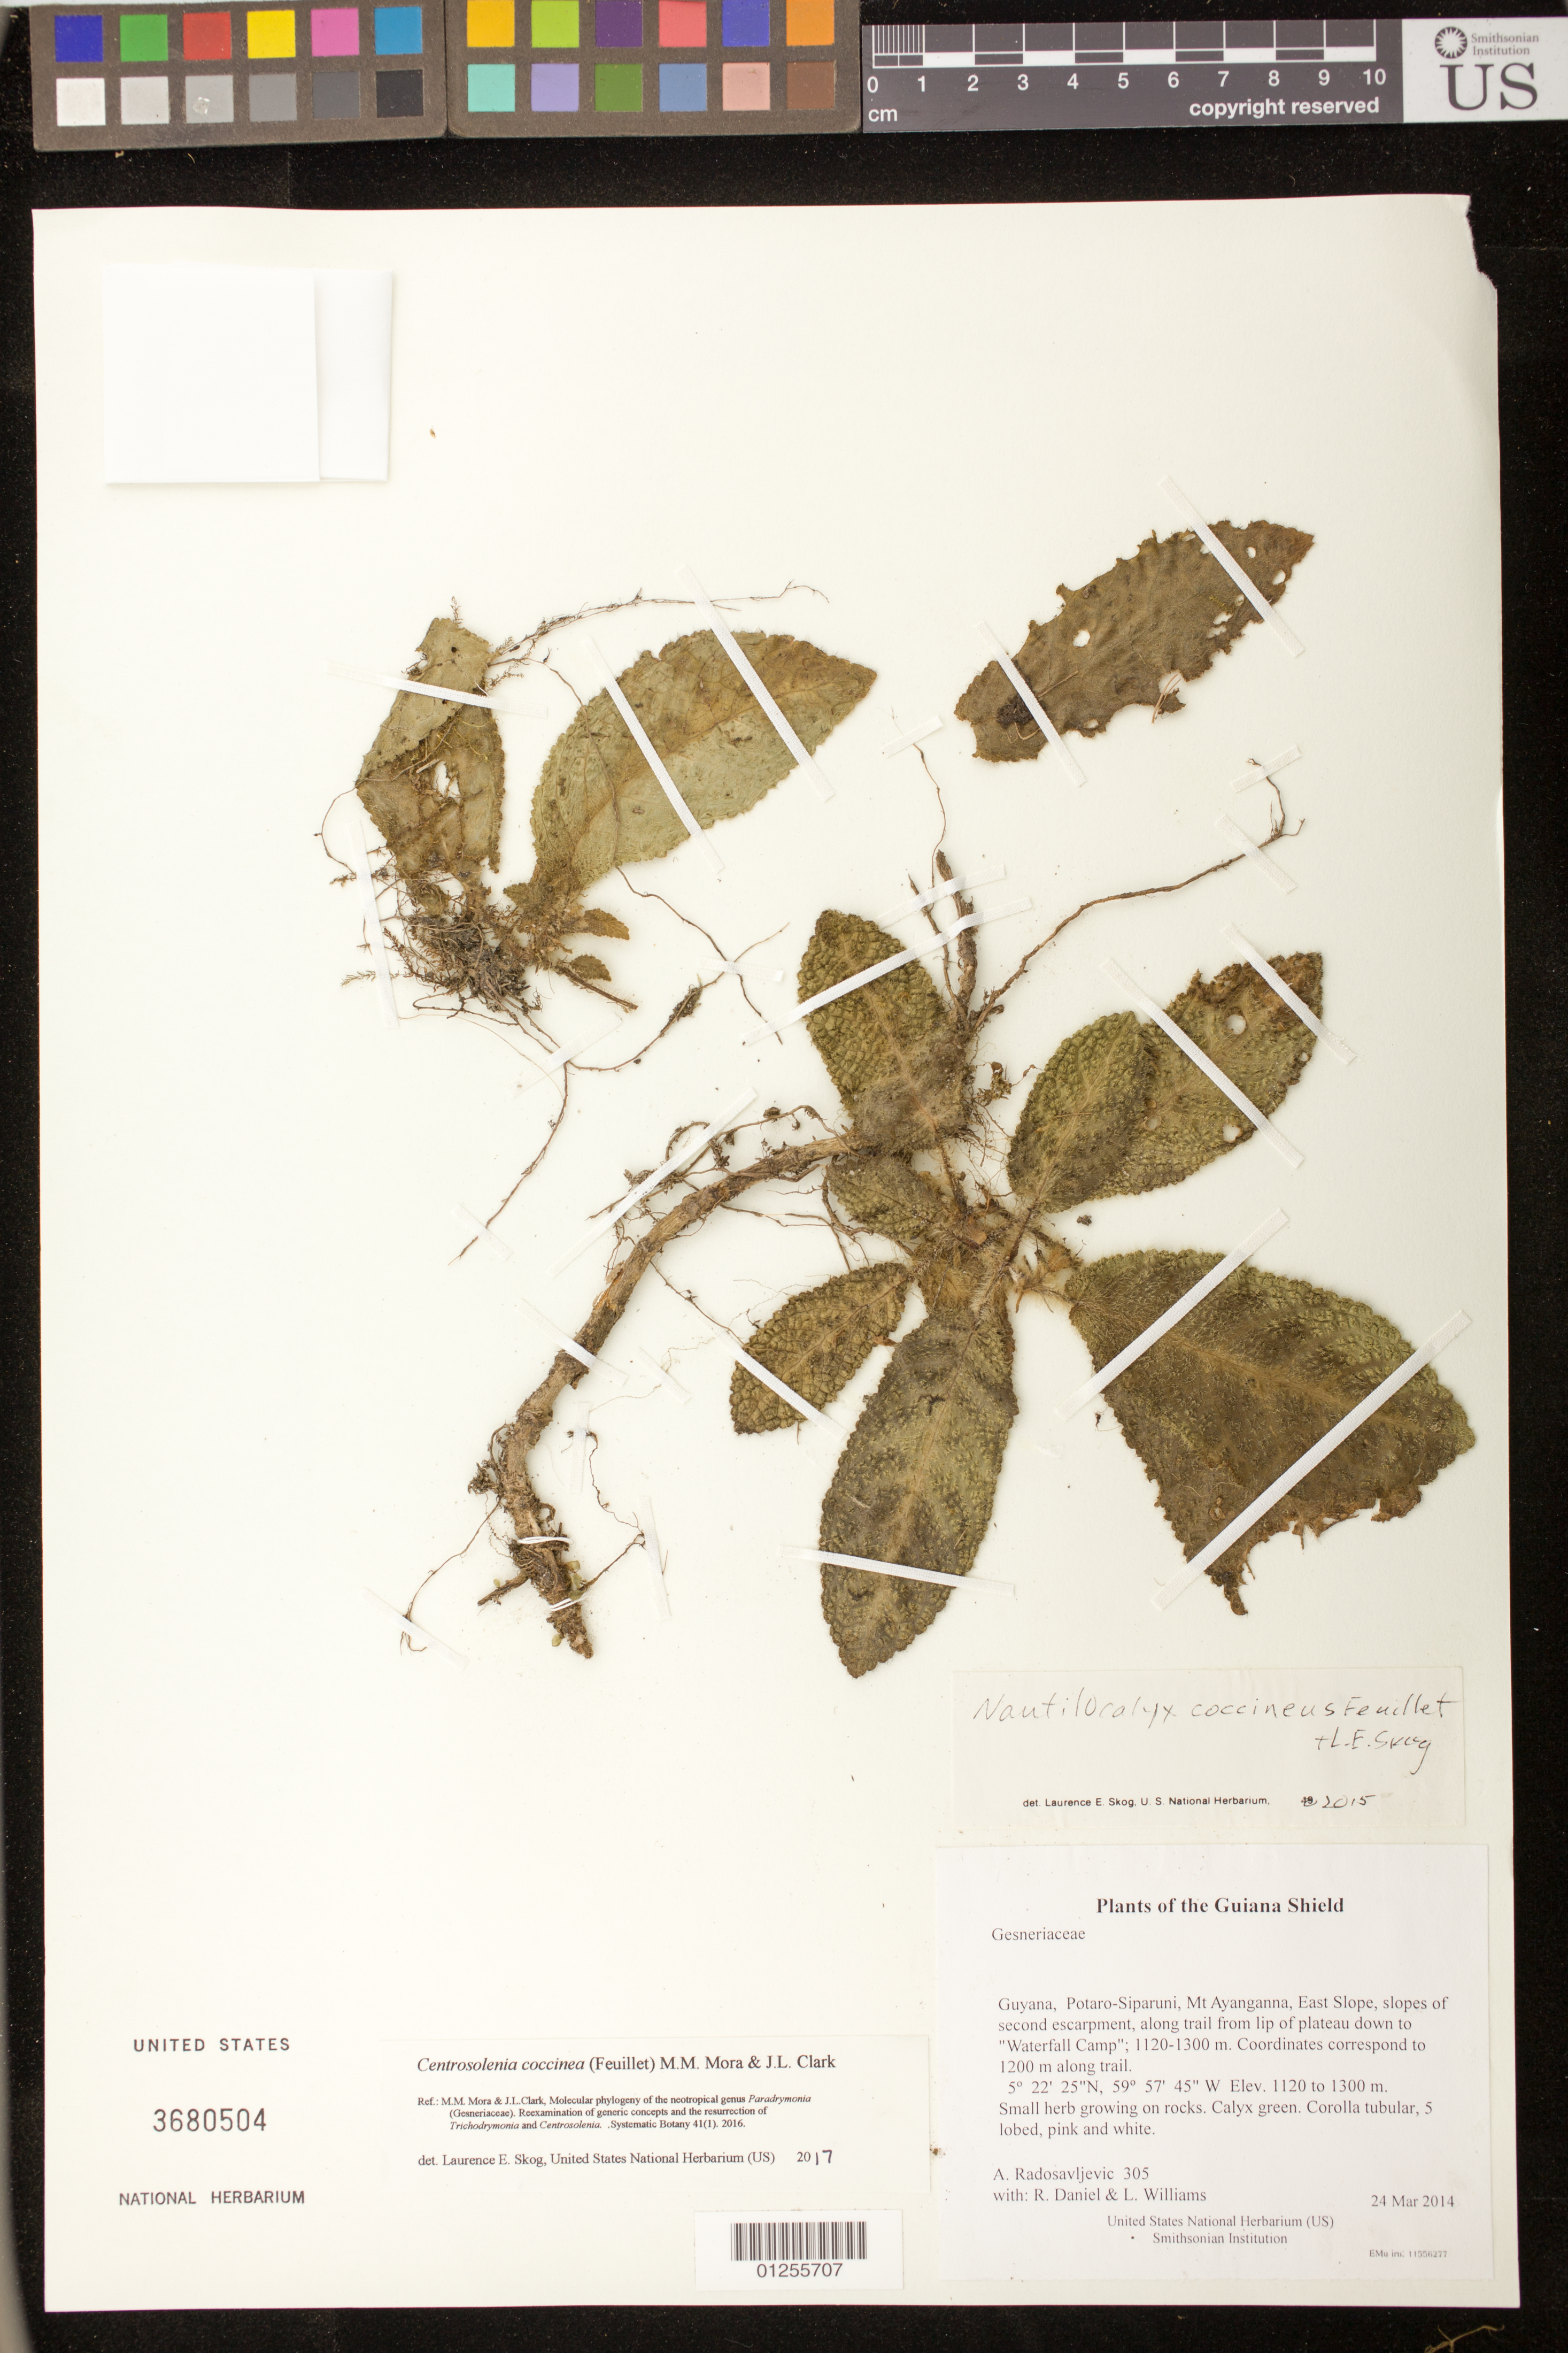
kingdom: Plantae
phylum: Tracheophyta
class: Magnoliopsida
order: Lamiales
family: Gesneriaceae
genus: Centrosolenia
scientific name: Centrosolenia coccinea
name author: (Feuillet) M.M. Mora & J.L. Clark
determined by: Skog, Laurence E.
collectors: A. Radosavljevic, R. Daniel & L. Williams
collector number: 305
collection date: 2014-03-24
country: Guyana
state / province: Potaro-Siparuni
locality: Mt Ayanganna, East Slope, slopes of second escarpment, along trail from lip of plateau down to "Waterfall Camp"; 1120-1300 m. Coordinates correspond to 1200 m along trail.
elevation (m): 1120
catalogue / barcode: US 3680504